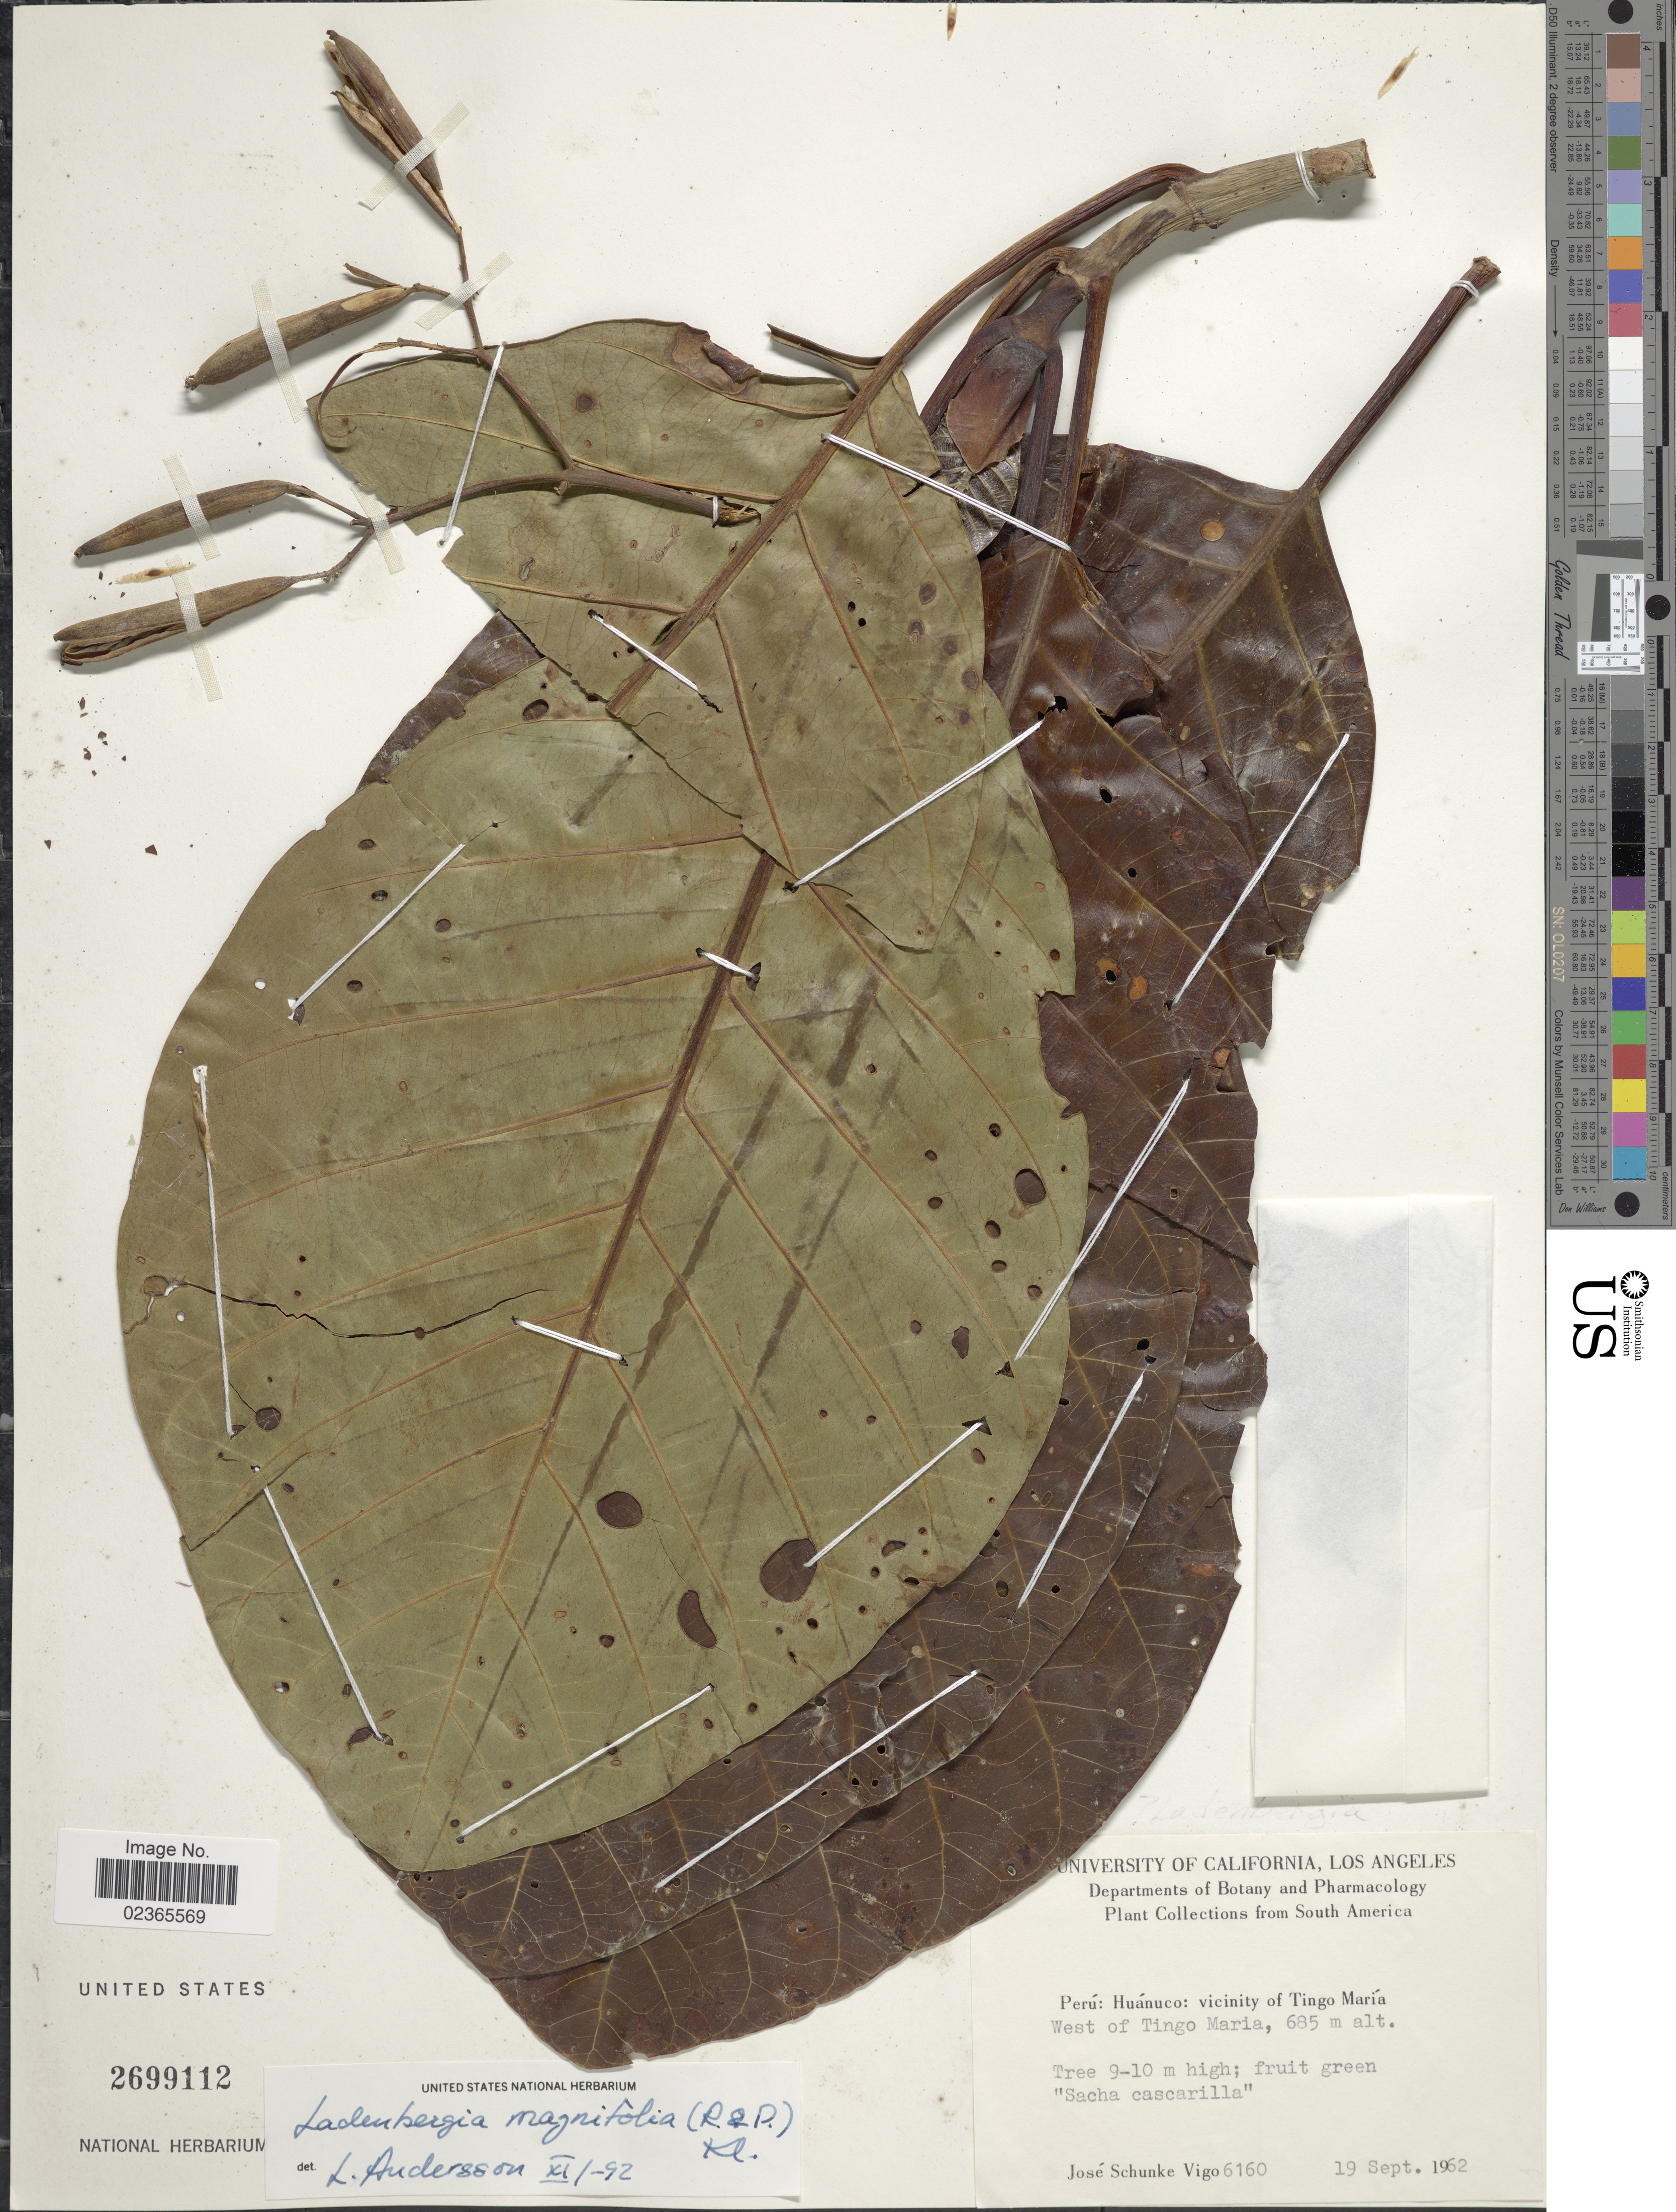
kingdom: Plantae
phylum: Tracheophyta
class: Magnoliopsida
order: Gentianales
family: Rubiaceae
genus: Ladenbergia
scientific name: Ladenbergia magnifolia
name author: (Ruiz & Pav.) Klotzsch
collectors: J. Schunke Vigo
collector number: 6160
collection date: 1962-09-19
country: Peru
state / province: Huánuco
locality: Vicinity of Tingo Maria, West of Tingo Maria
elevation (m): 685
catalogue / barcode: US 2699112